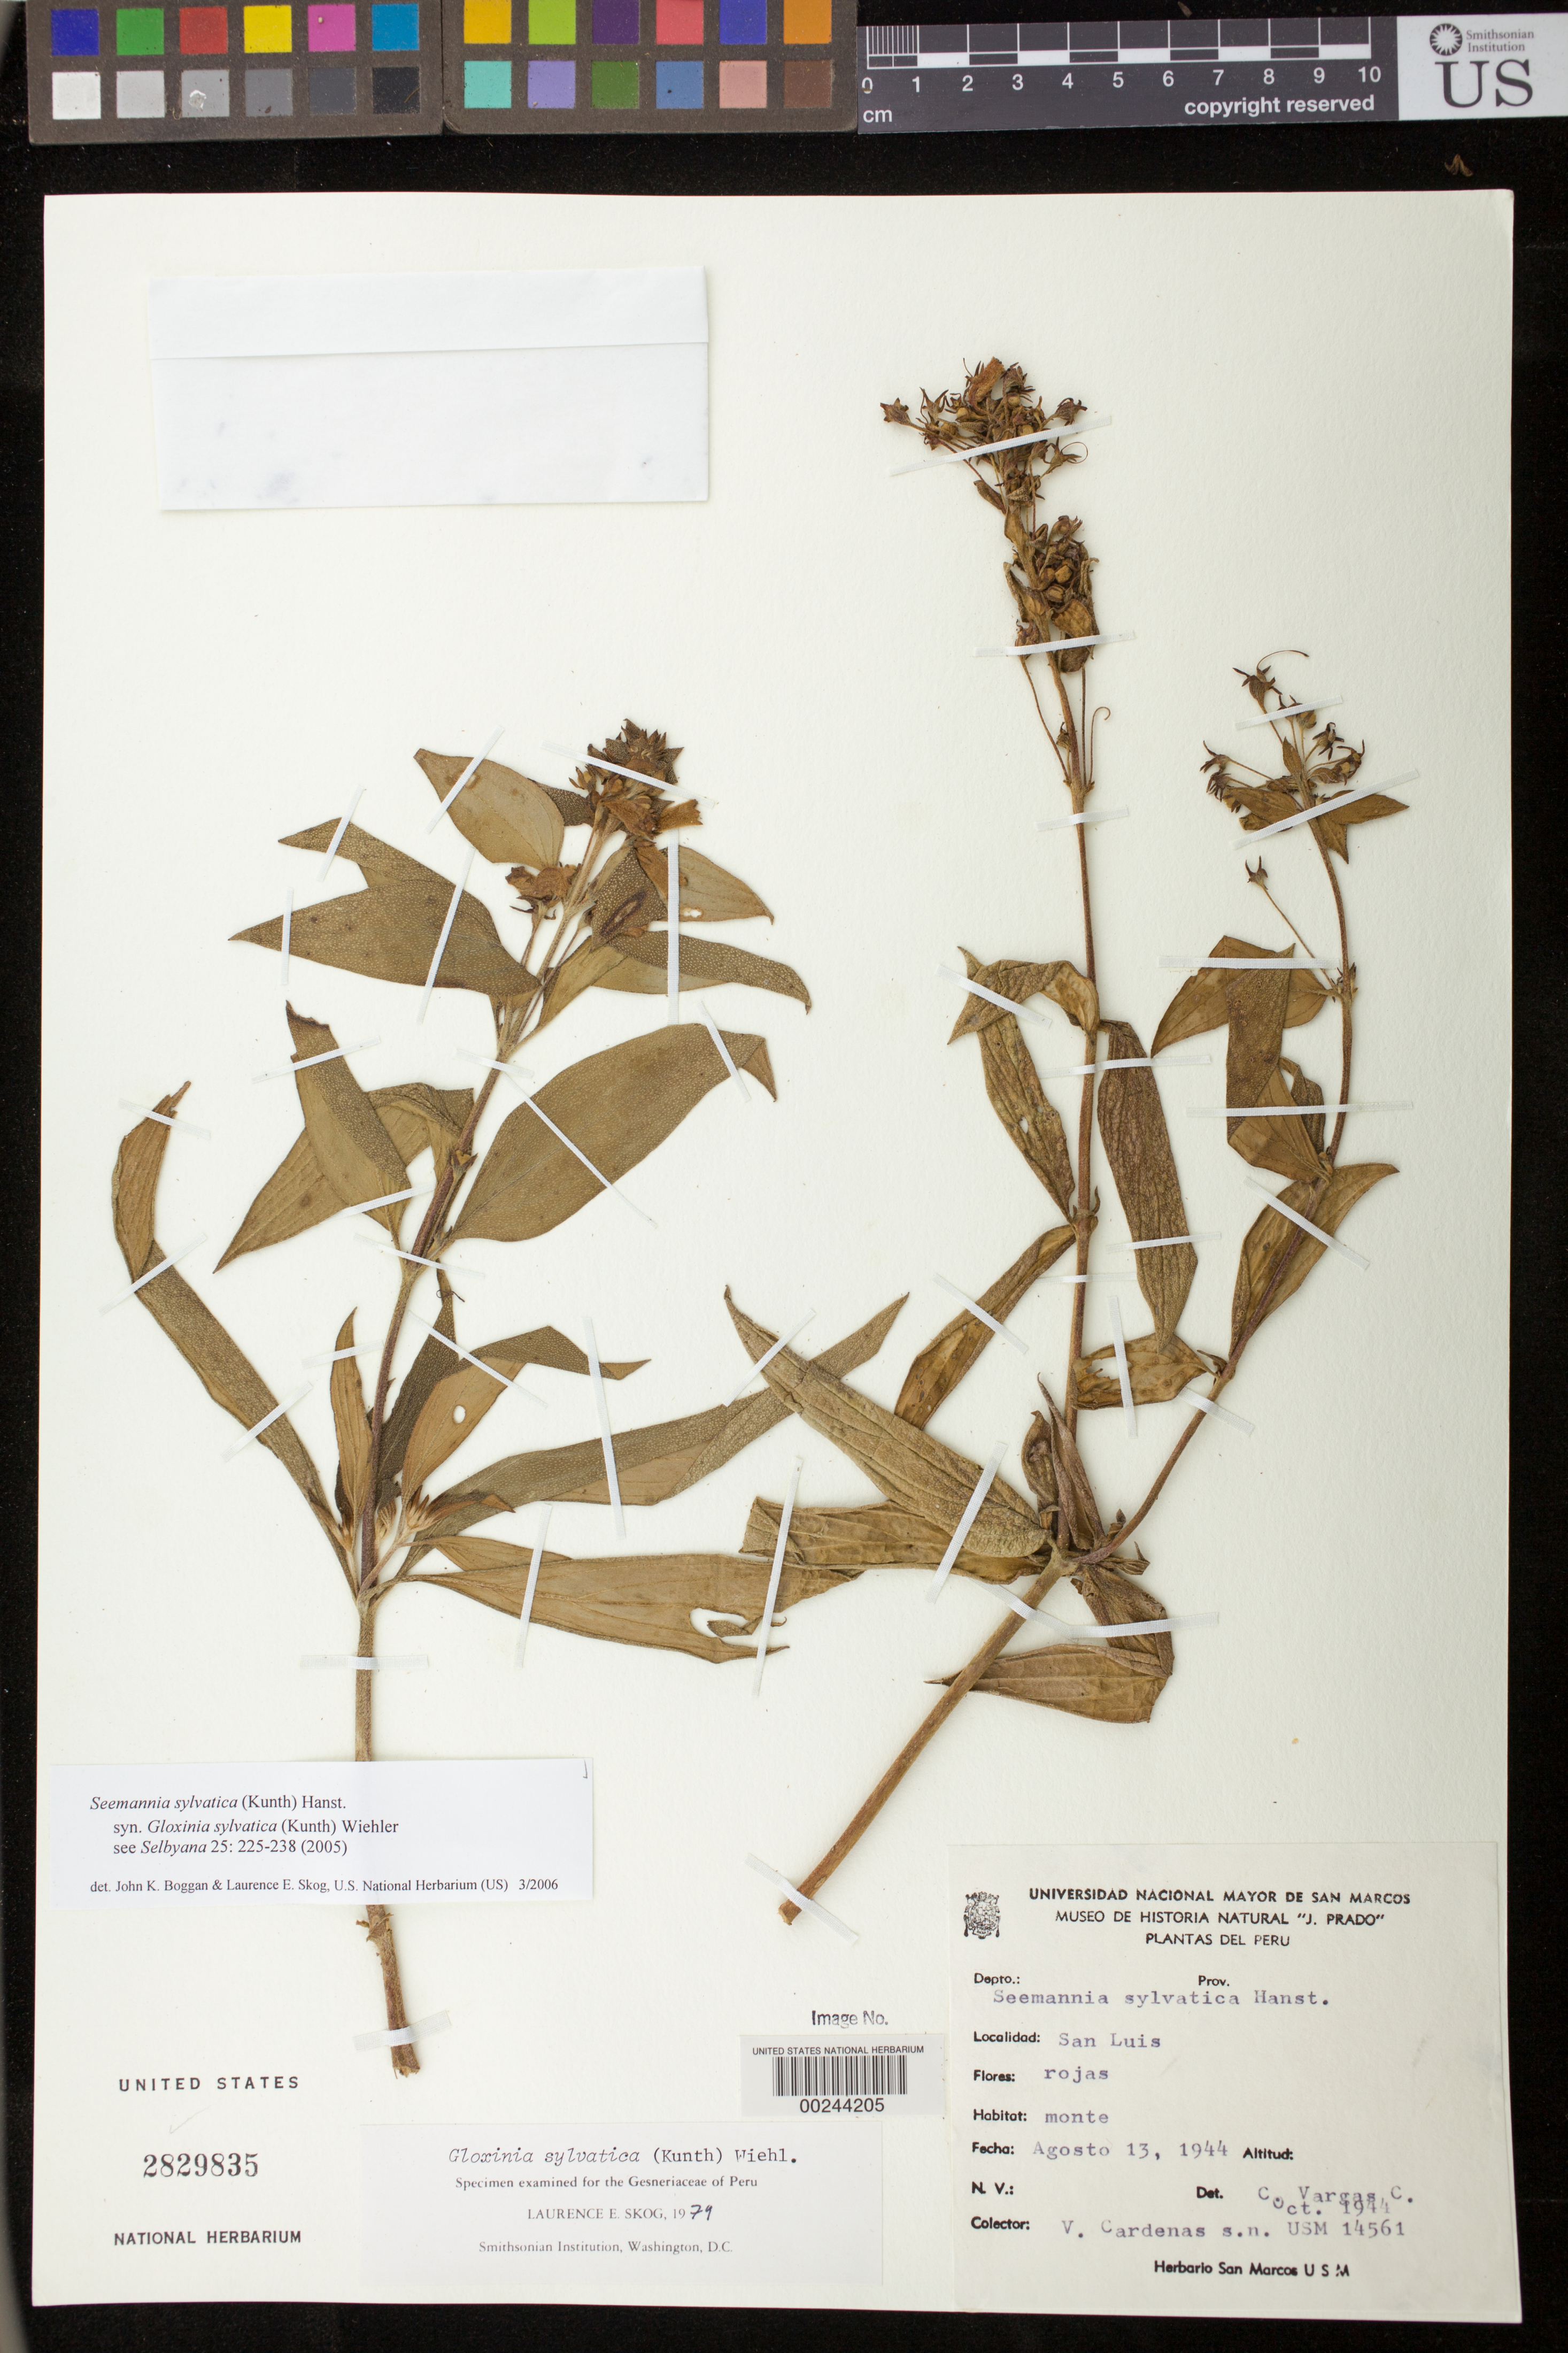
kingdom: Plantae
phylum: Tracheophyta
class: Magnoliopsida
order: Lamiales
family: Gesneriaceae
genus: Seemannia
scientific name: Seemannia sylvatica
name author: (Kunth) Hanst.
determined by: Boggan, J. K.; Skog, L. E.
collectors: V. Cardenas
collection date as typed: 13 Aug 1944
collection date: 1944-08-13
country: Peru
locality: San Luis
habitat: Forest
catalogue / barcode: US 2829835